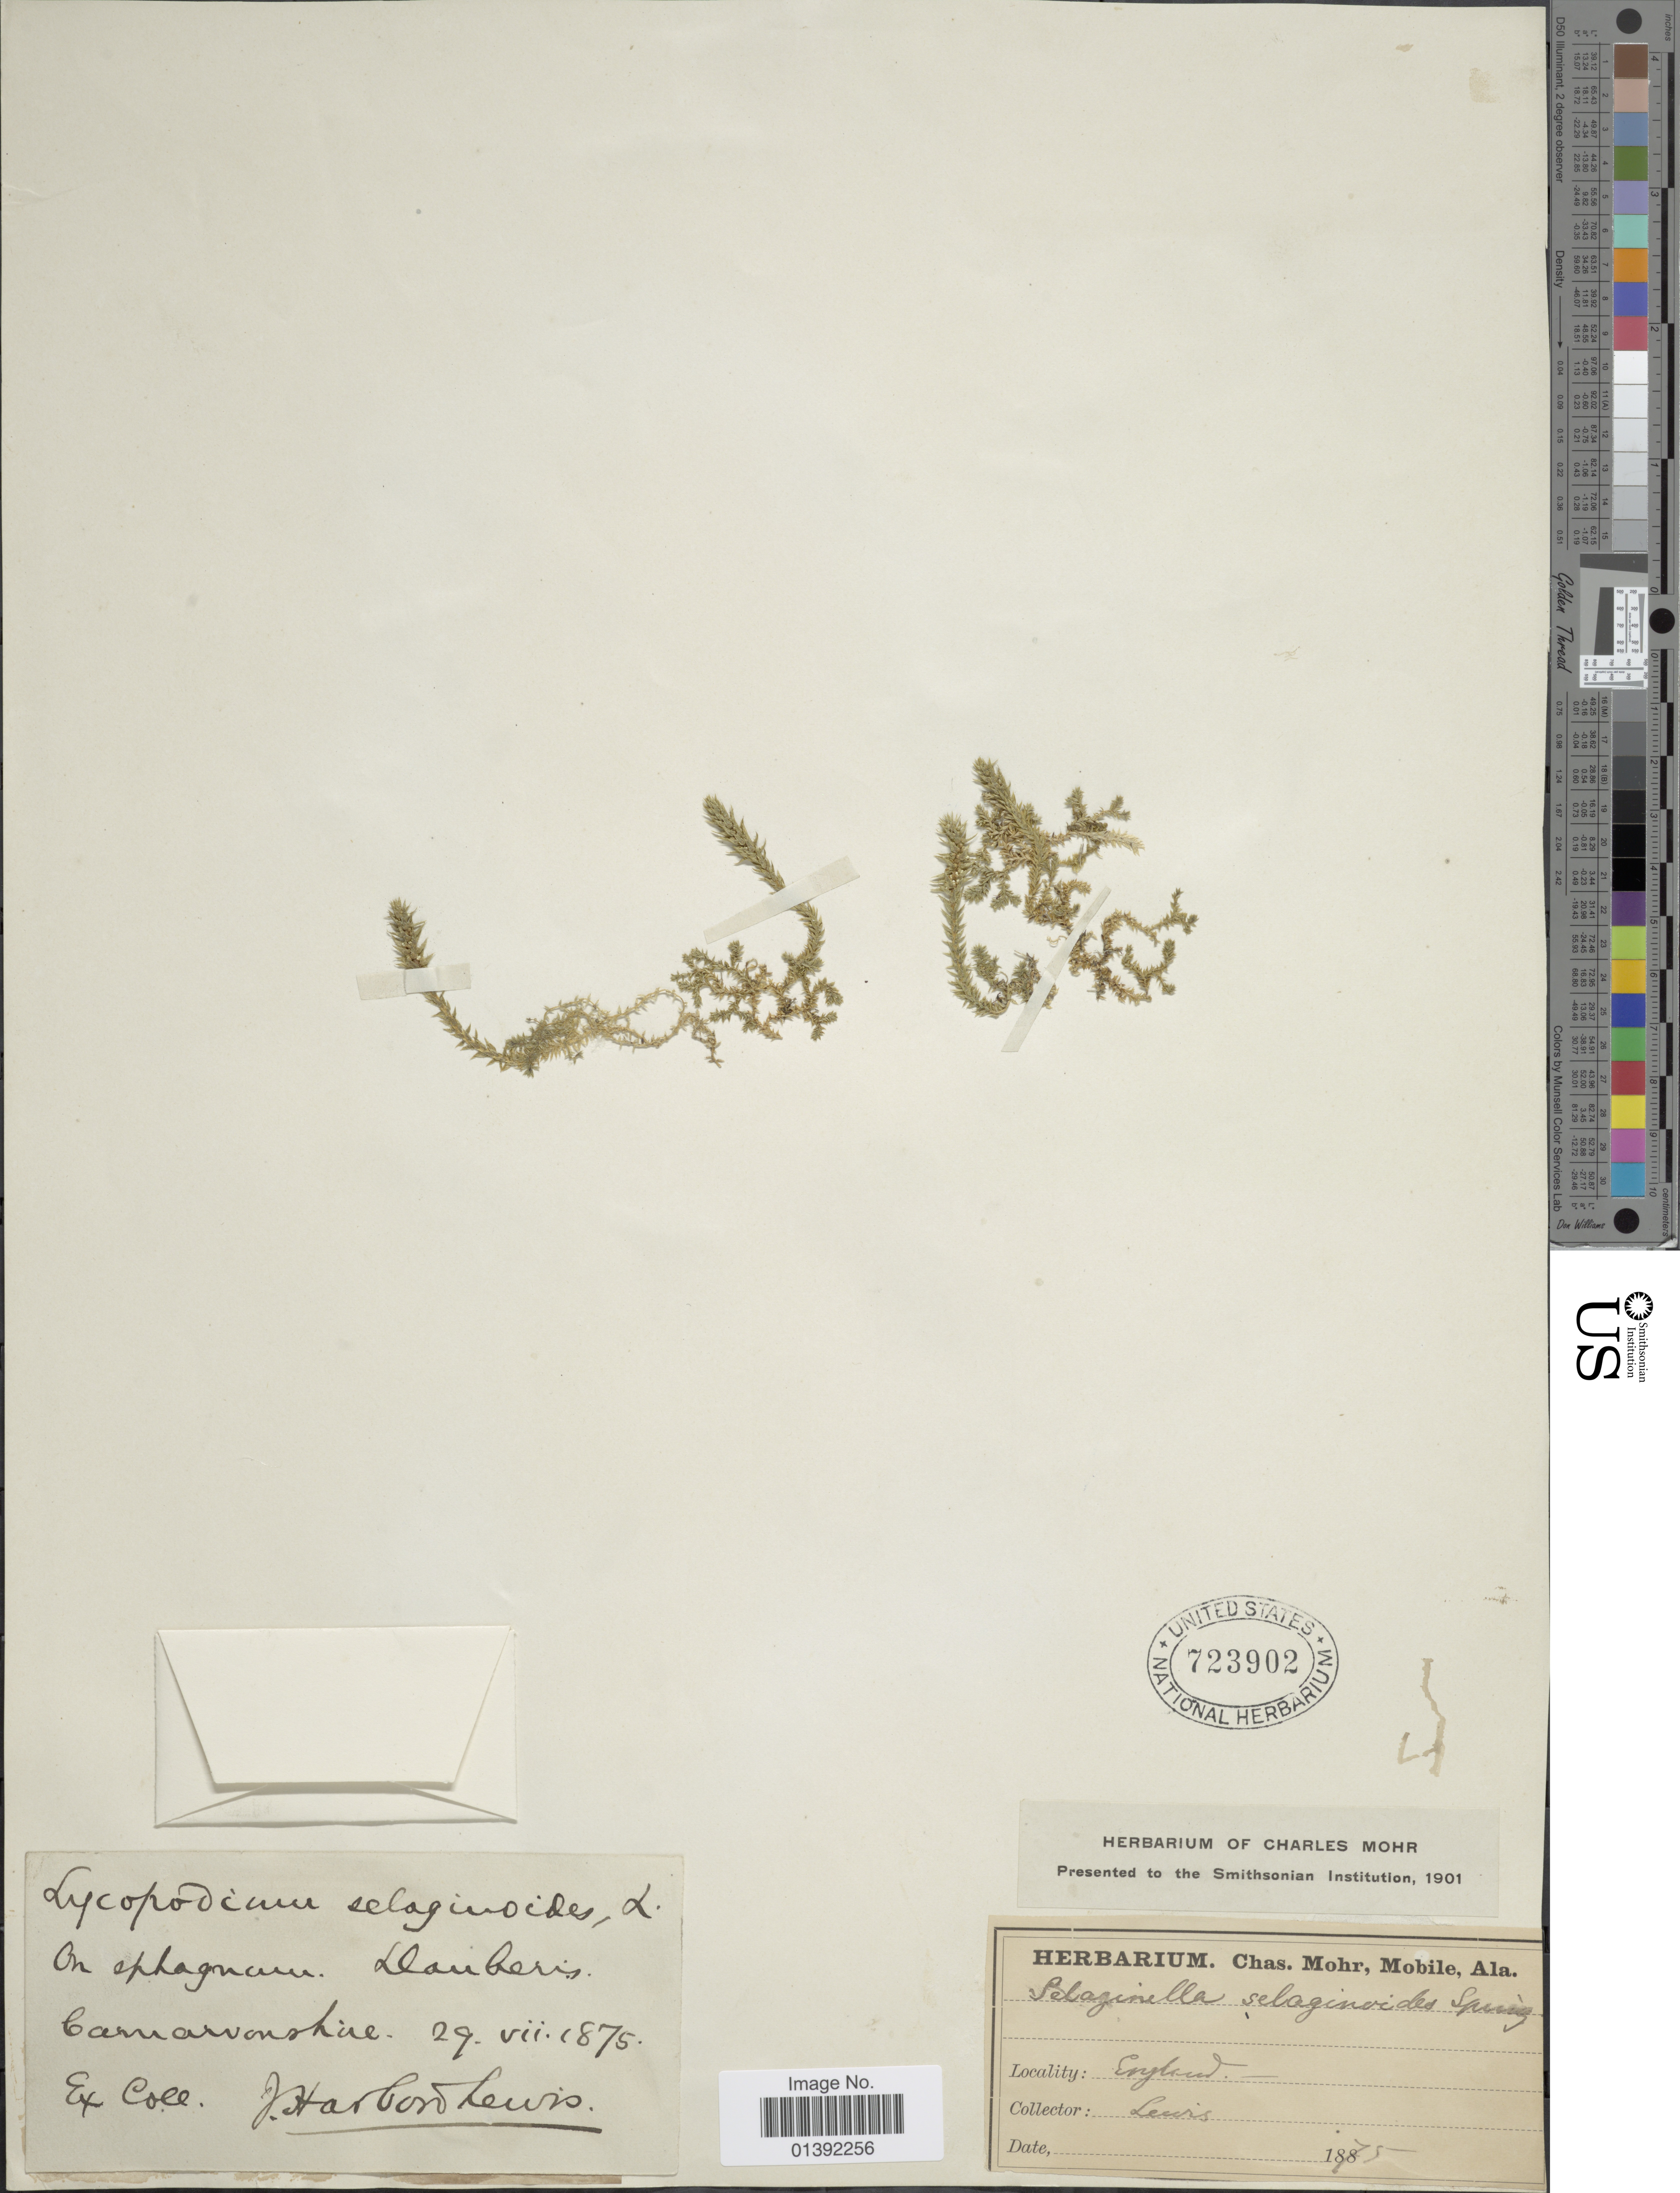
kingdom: Plantae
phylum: Tracheophyta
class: Lycopodiopsida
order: Selaginellales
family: Selaginellaceae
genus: Selaginella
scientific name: Selaginella selaginoides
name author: (L.) Link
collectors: J. Lewis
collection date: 1875-07-29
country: United Kingdom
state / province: Wales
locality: Caernarvonshire England (Wales)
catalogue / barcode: US 723902